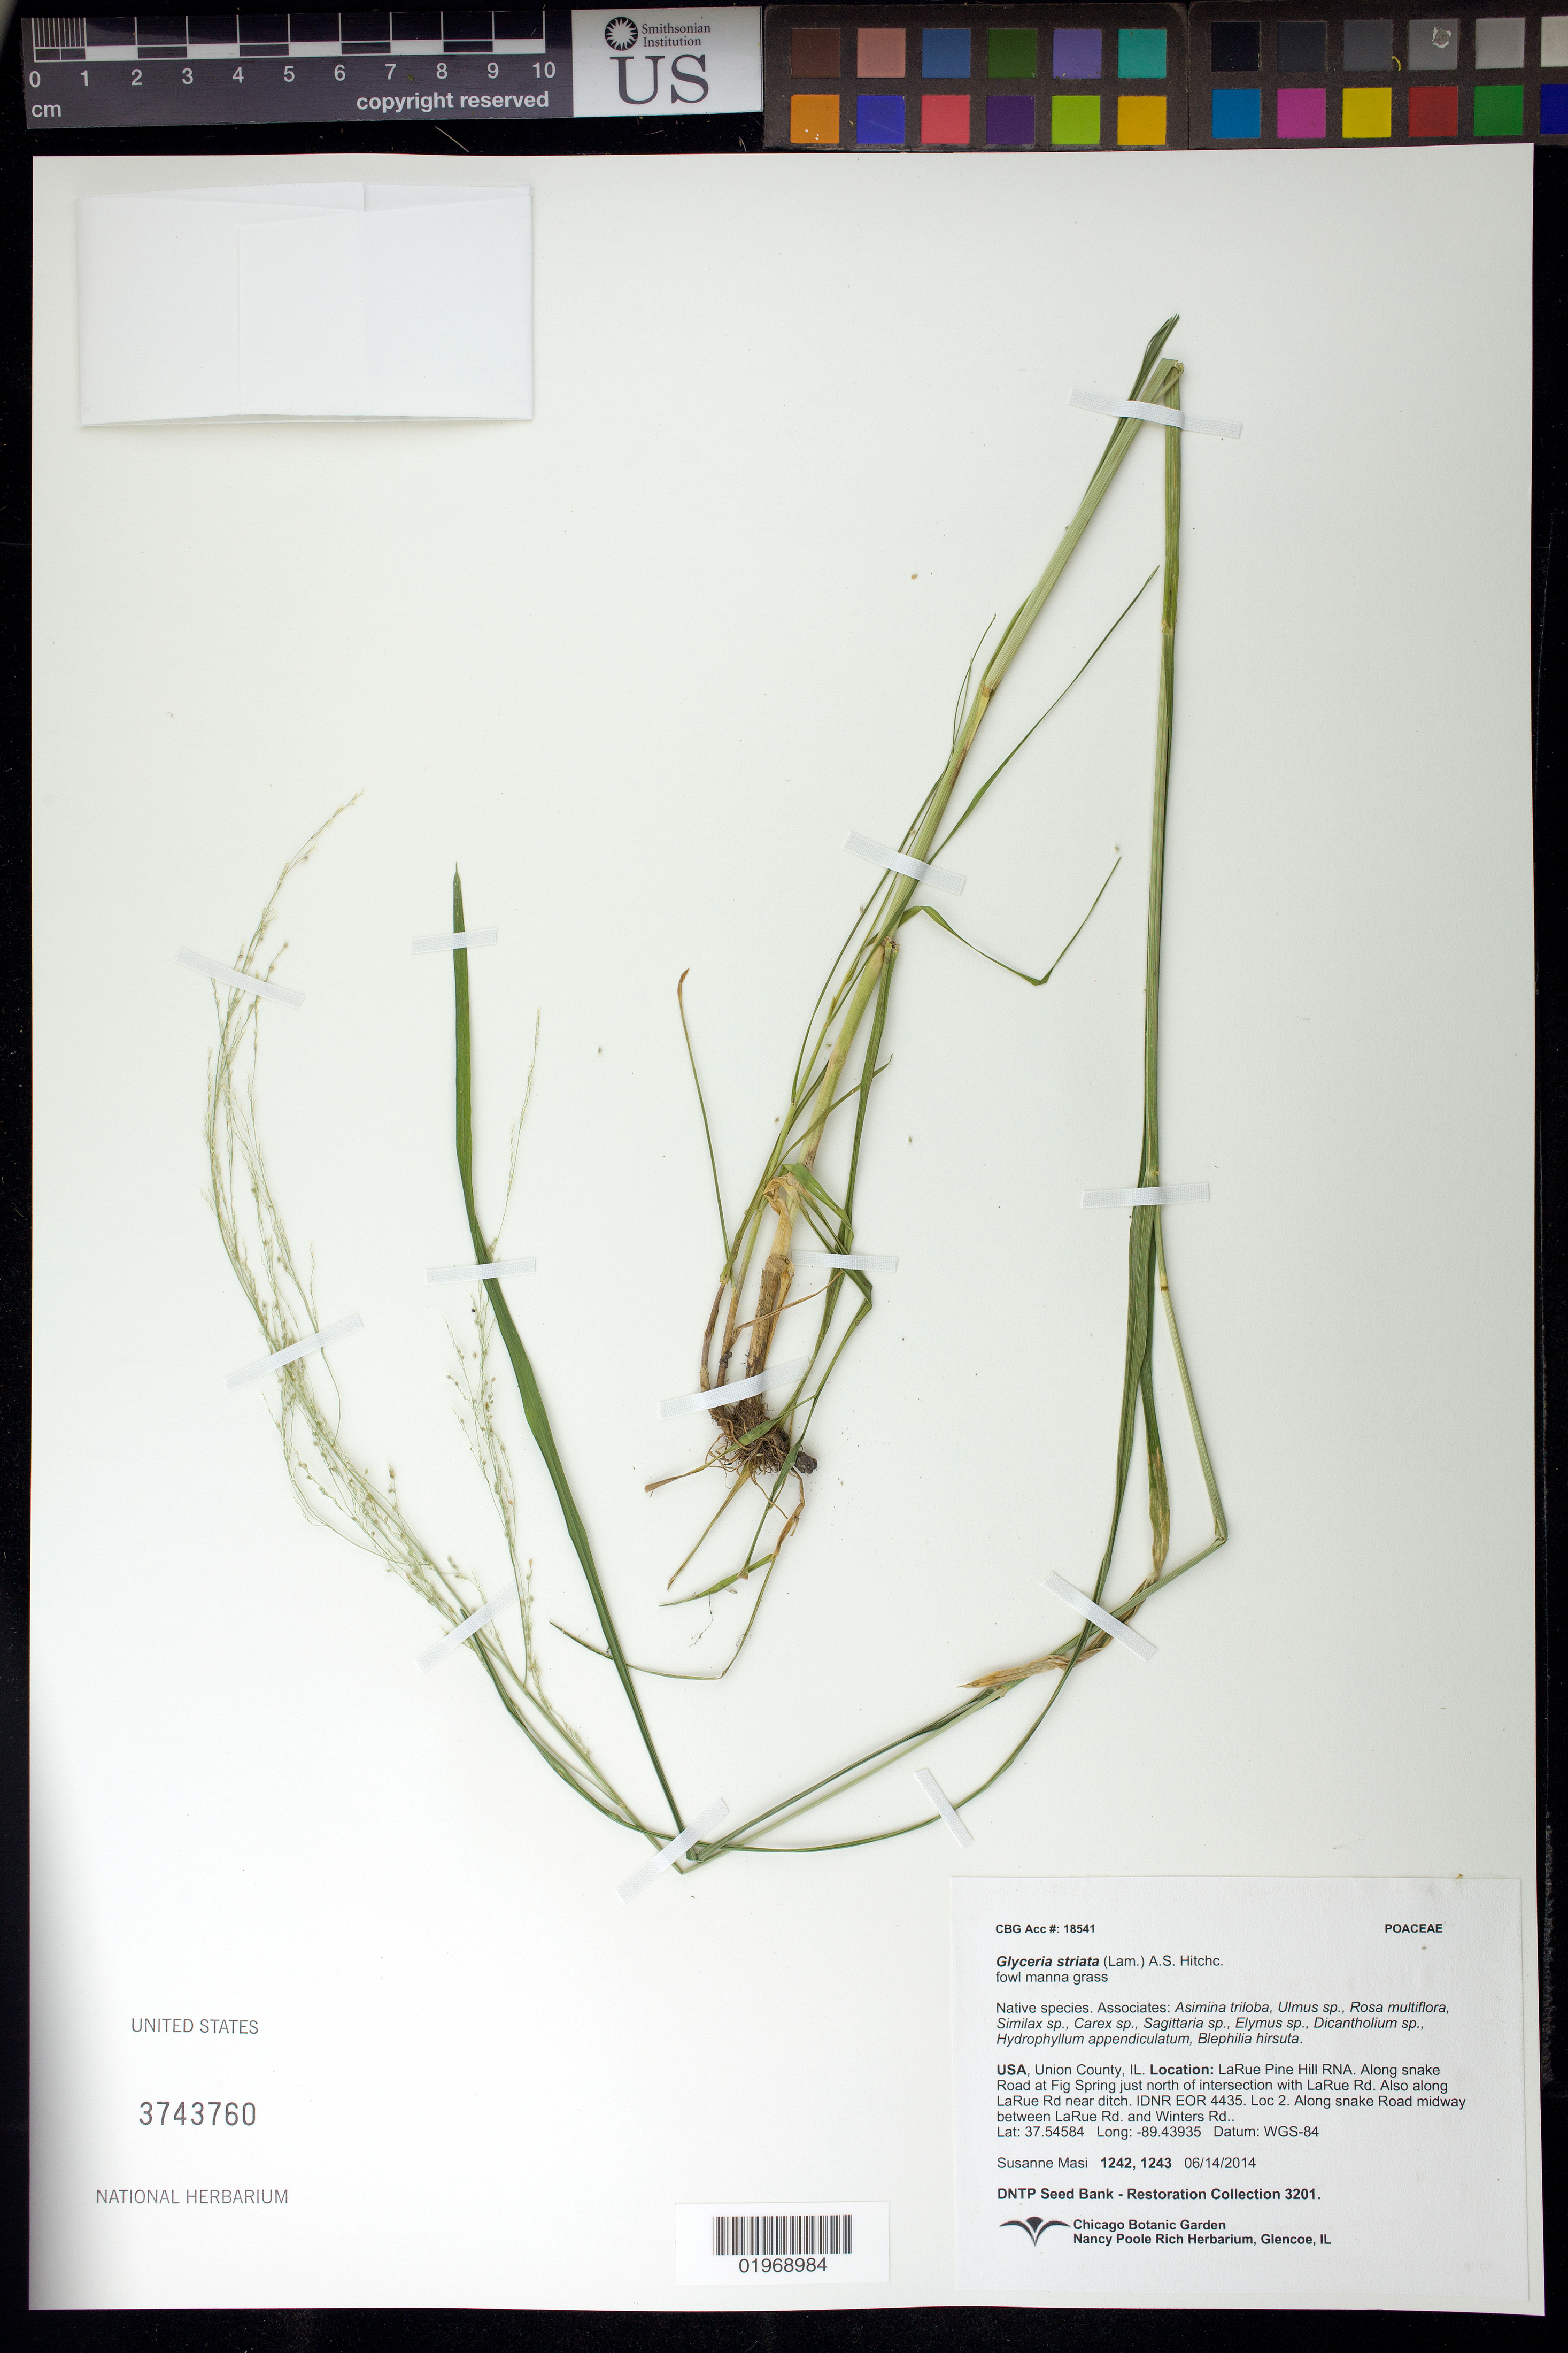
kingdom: Plantae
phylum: Tracheophyta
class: Liliopsida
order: Poales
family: Poaceae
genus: Glyceria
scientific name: Glyceria striata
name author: (Lam.) Hitchc.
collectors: S. Masi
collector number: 1242, 1243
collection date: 2014-06-14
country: United States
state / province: Illinois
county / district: Union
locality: LaRue Pine Hill RNA.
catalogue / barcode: US 3743760